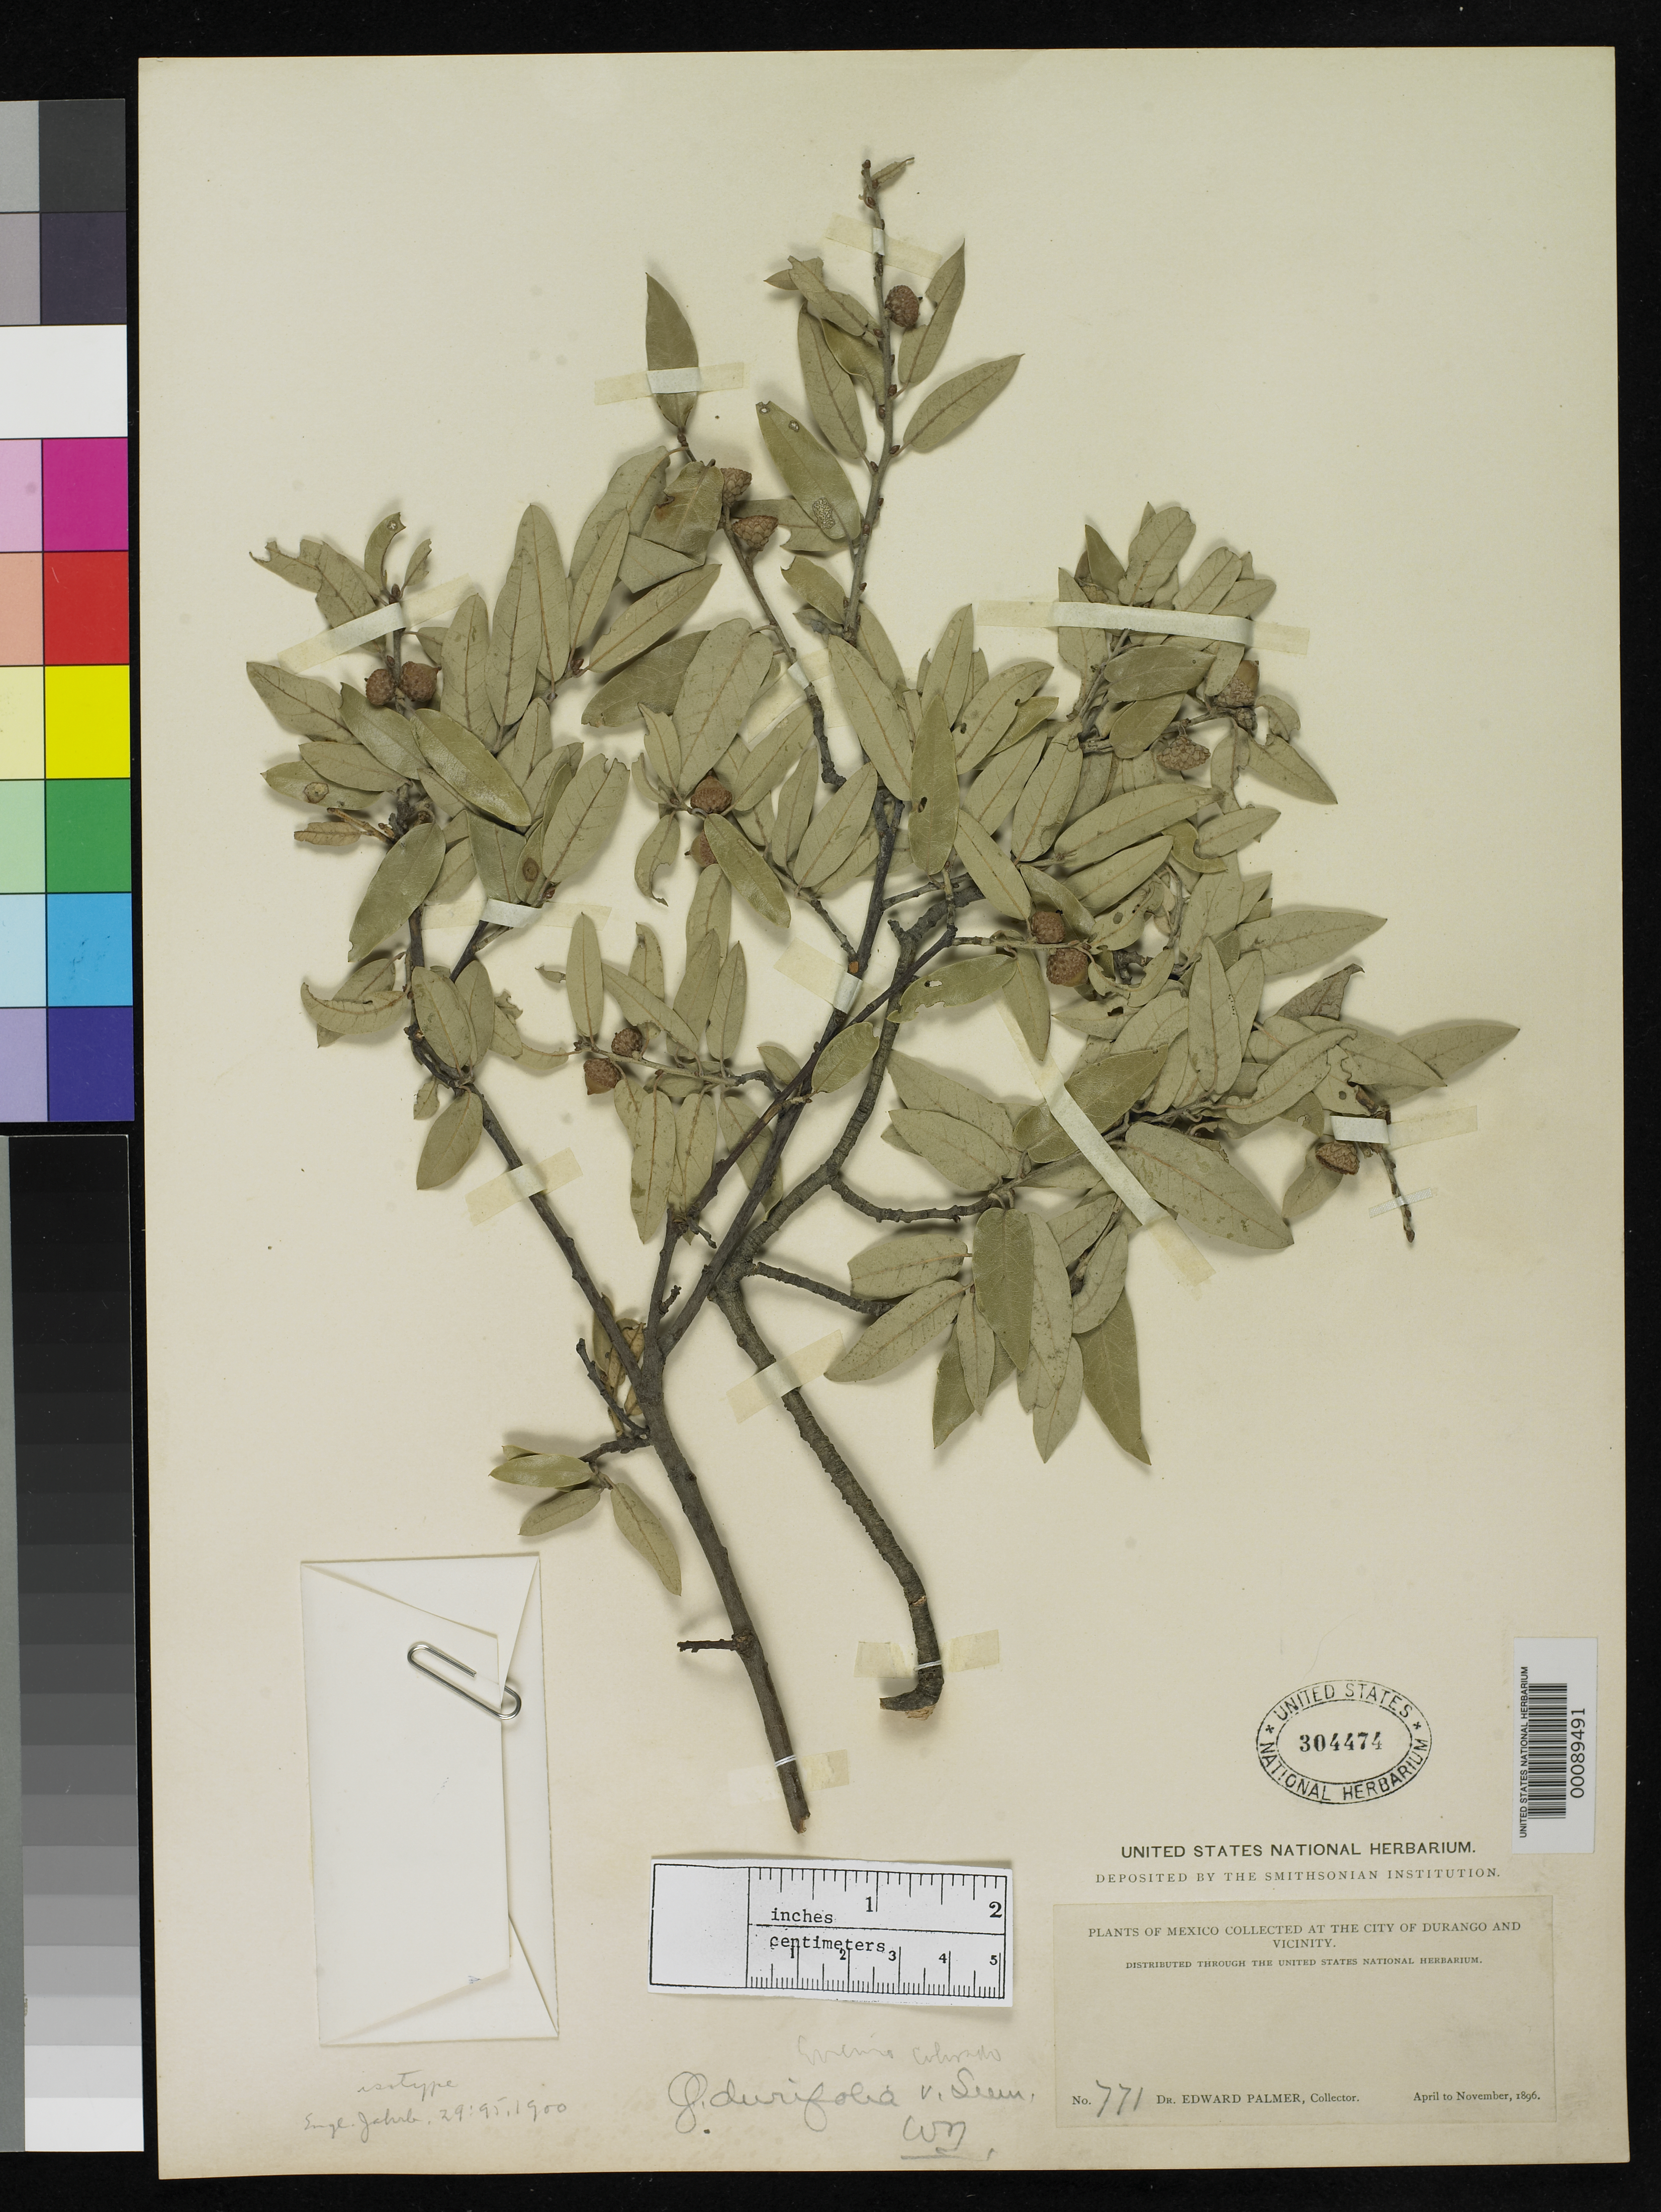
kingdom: Plantae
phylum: Tracheophyta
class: Magnoliopsida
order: Fagales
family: Fagaceae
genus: Quercus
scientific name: Quercus durifolia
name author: Seemen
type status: Type Collection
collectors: E. Palmer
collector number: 771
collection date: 1896-04/1896-11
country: Mexico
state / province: Durango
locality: City of Durango and vicinity.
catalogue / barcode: US 304474